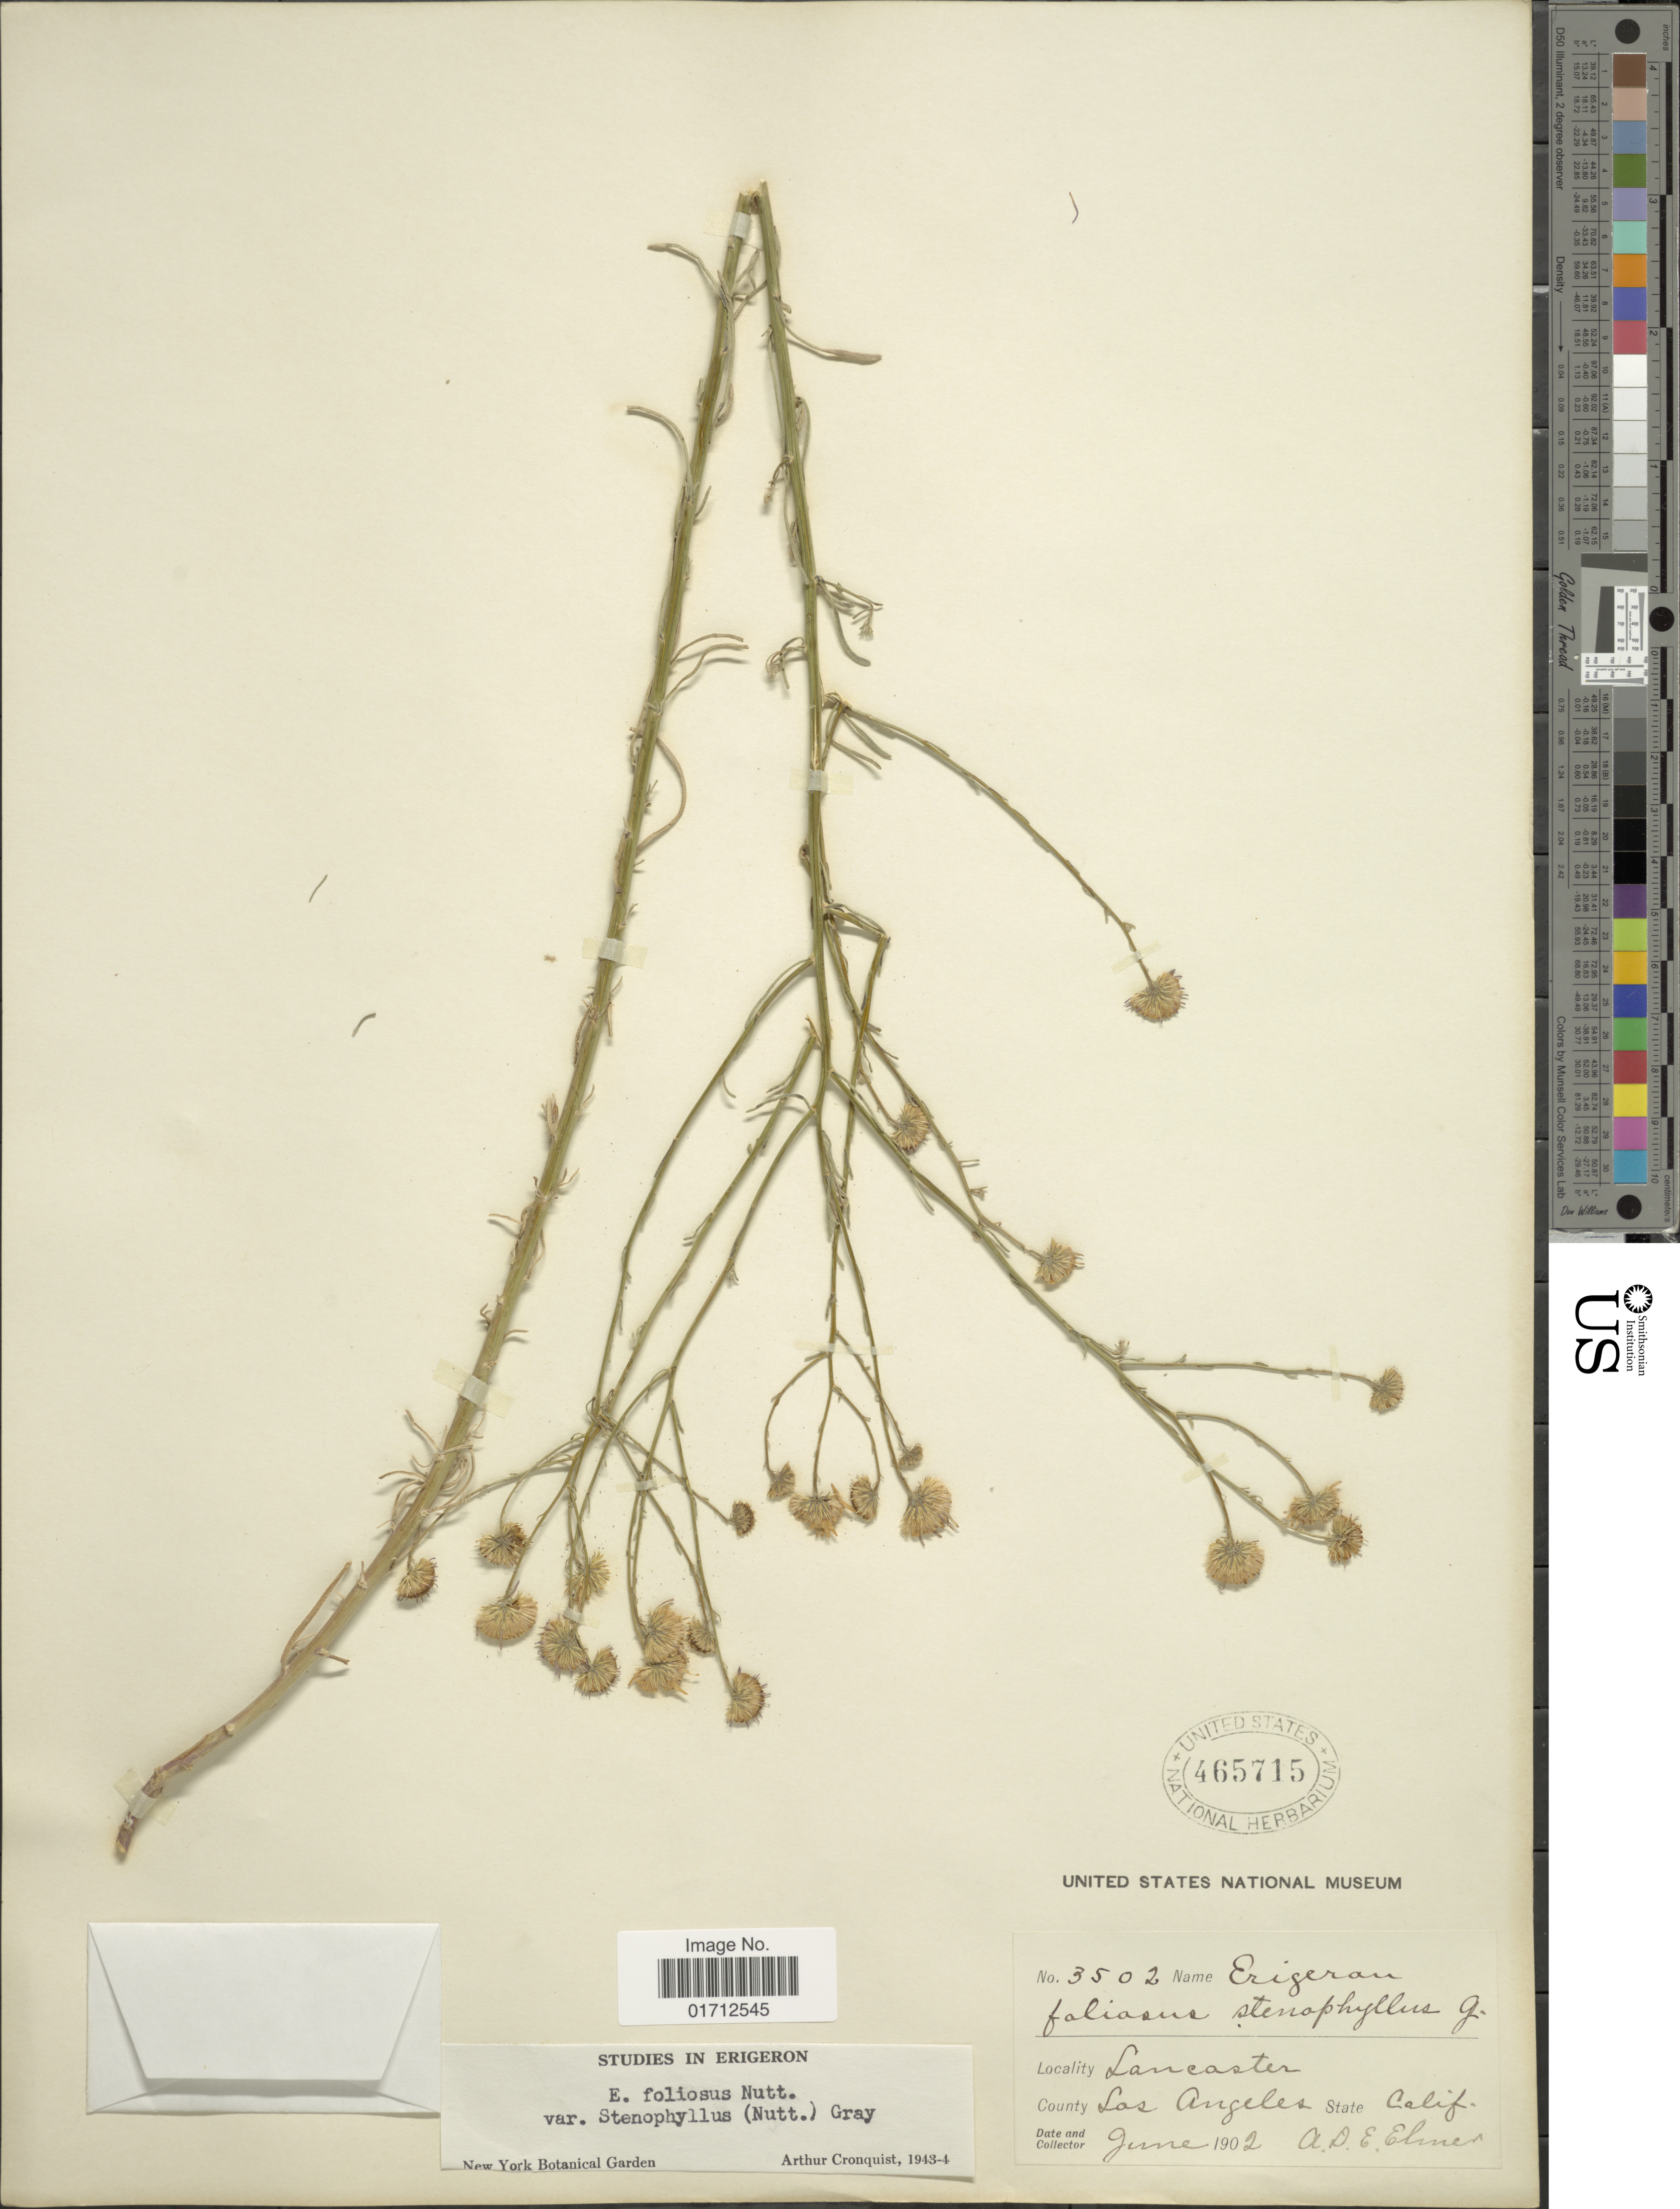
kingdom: Plantae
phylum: Tracheophyta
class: Magnoliopsida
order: Asterales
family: Asteraceae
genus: Erigeron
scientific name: Erigeron foliosus var. stenophyllus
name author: Nutt.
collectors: A. D. E. Elmer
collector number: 3502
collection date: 1902-06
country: United States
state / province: California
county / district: Los Angeles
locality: County: Los Angeles, Lancaster.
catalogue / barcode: US 465715